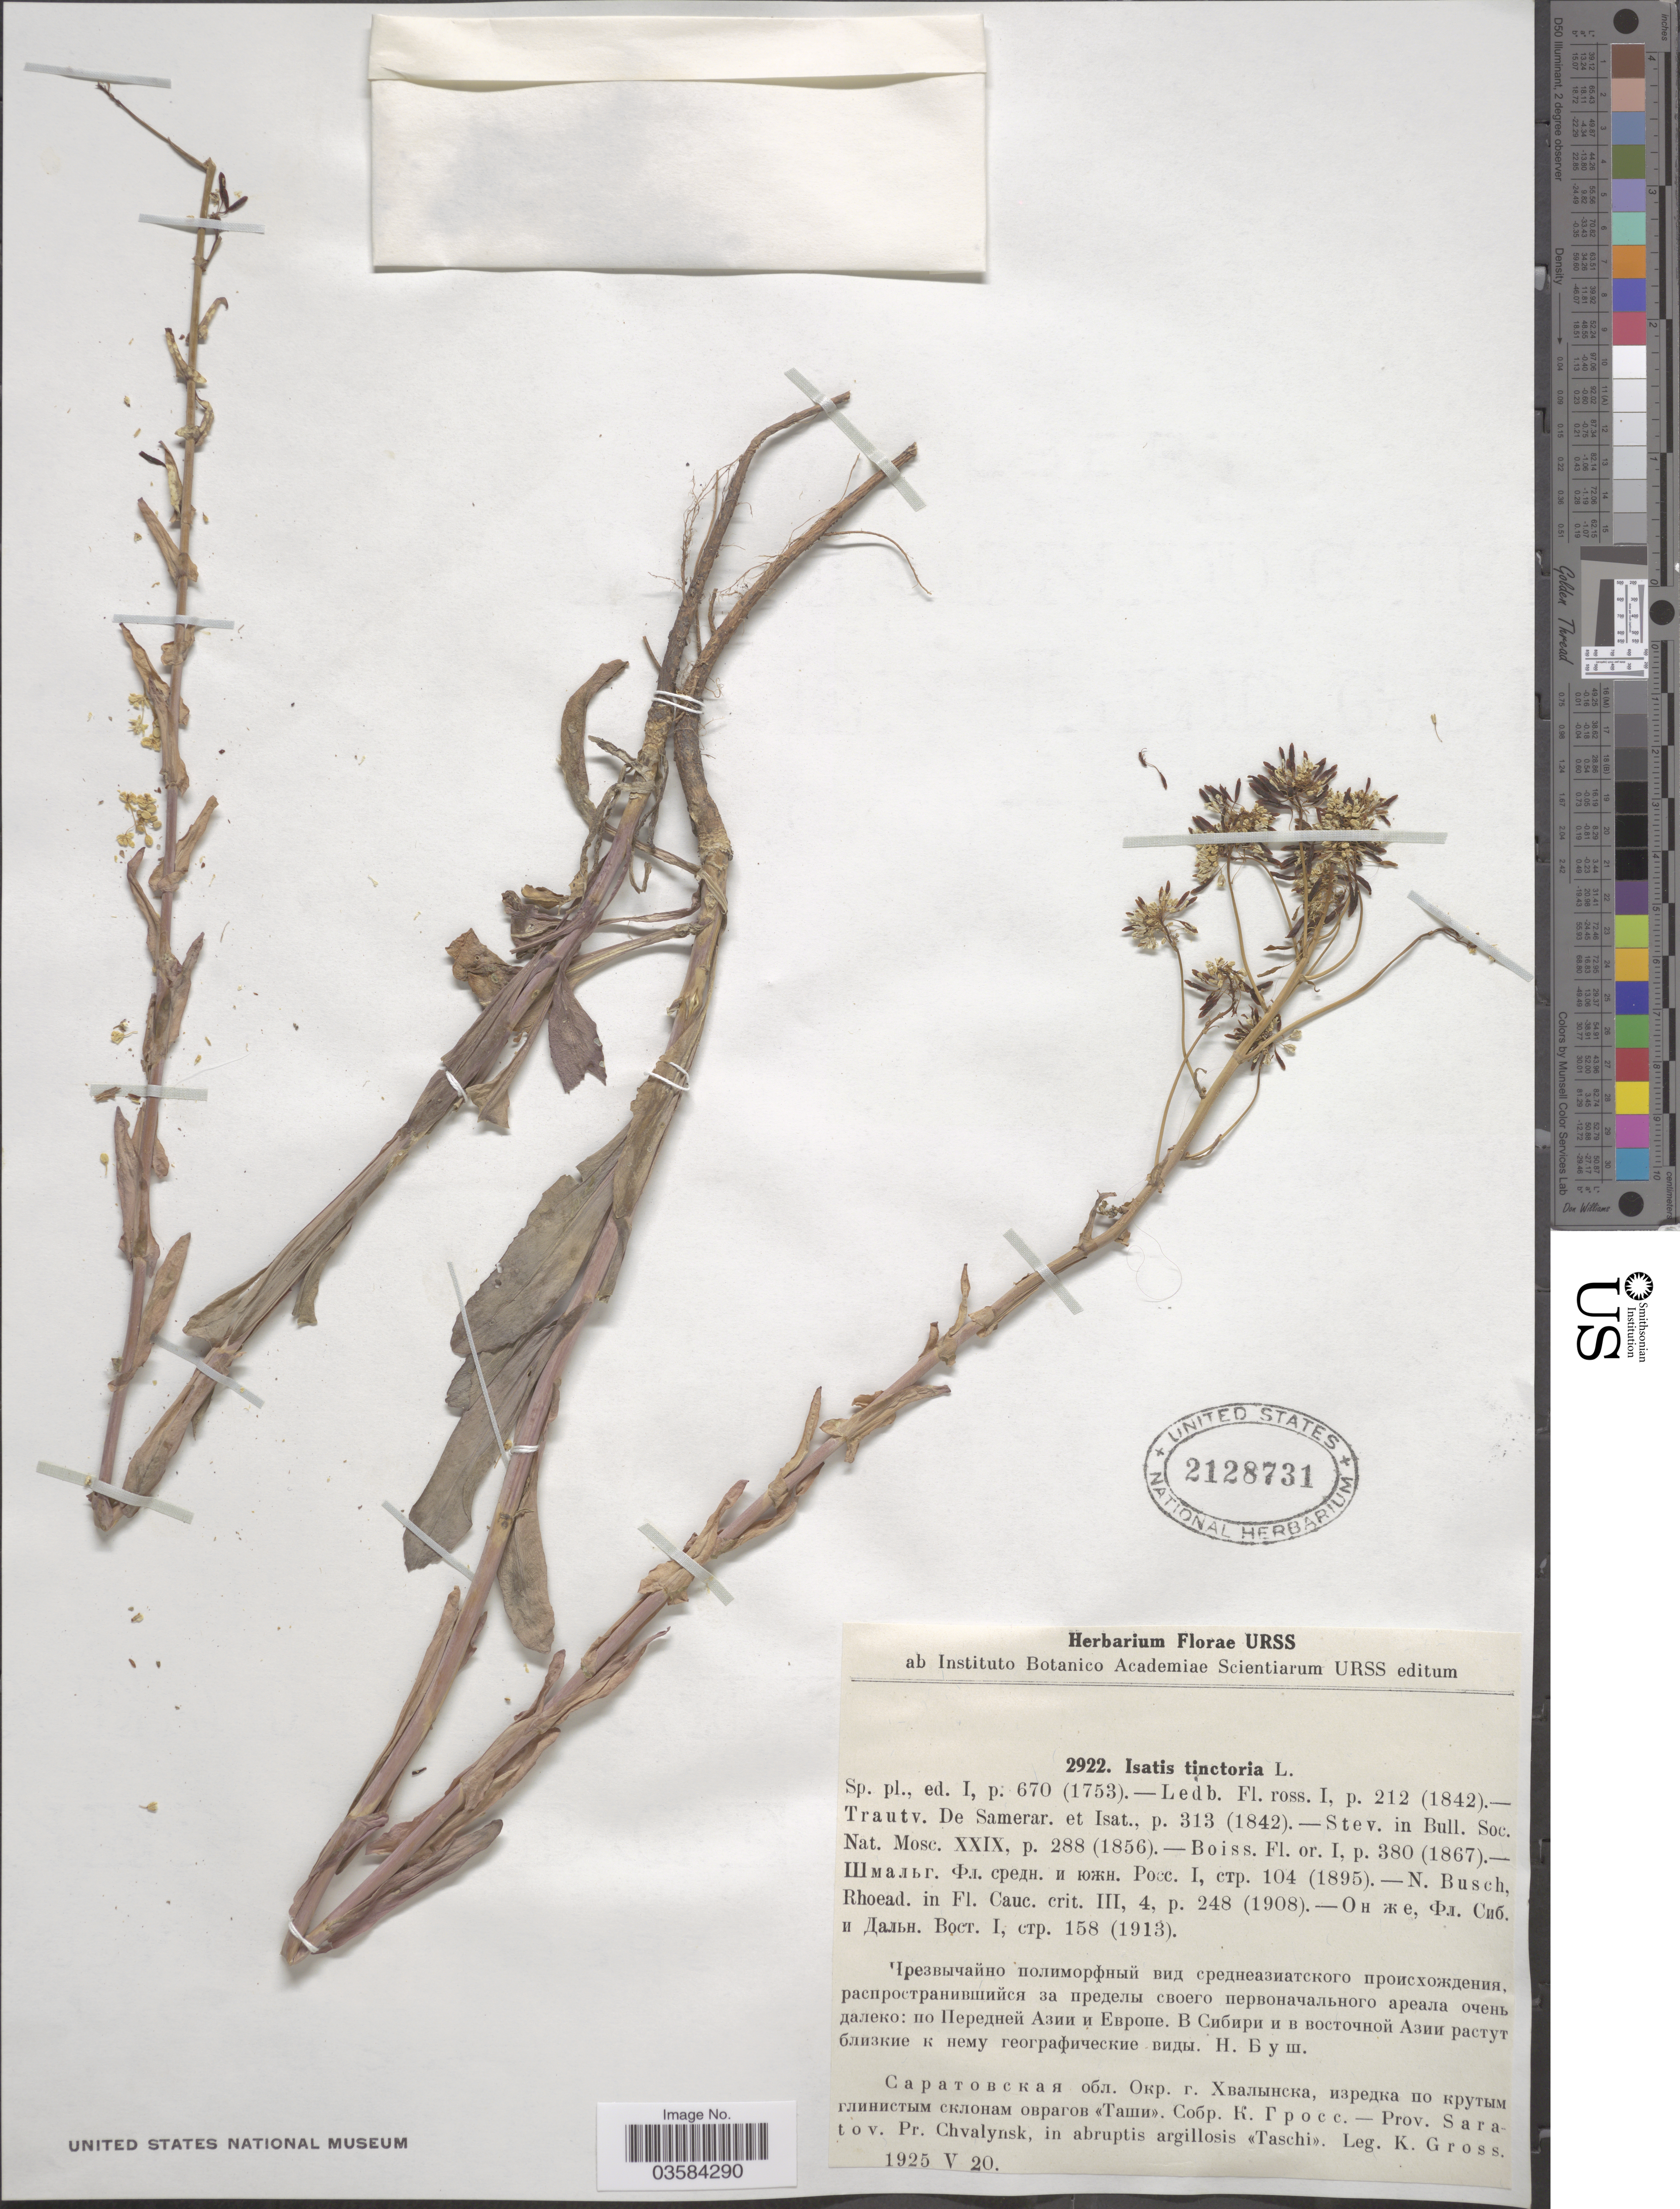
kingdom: Plantae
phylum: Tracheophyta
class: Magnoliopsida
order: Brassicales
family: Brassicaceae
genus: Isatis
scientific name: Isatis tinctoria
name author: L.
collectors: K. Gross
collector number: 2922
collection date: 1925-05-20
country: Russian Federation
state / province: Saratov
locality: Pr. Chvalynsk, in abruptis argillosis «Taschi».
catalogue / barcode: US 2128731